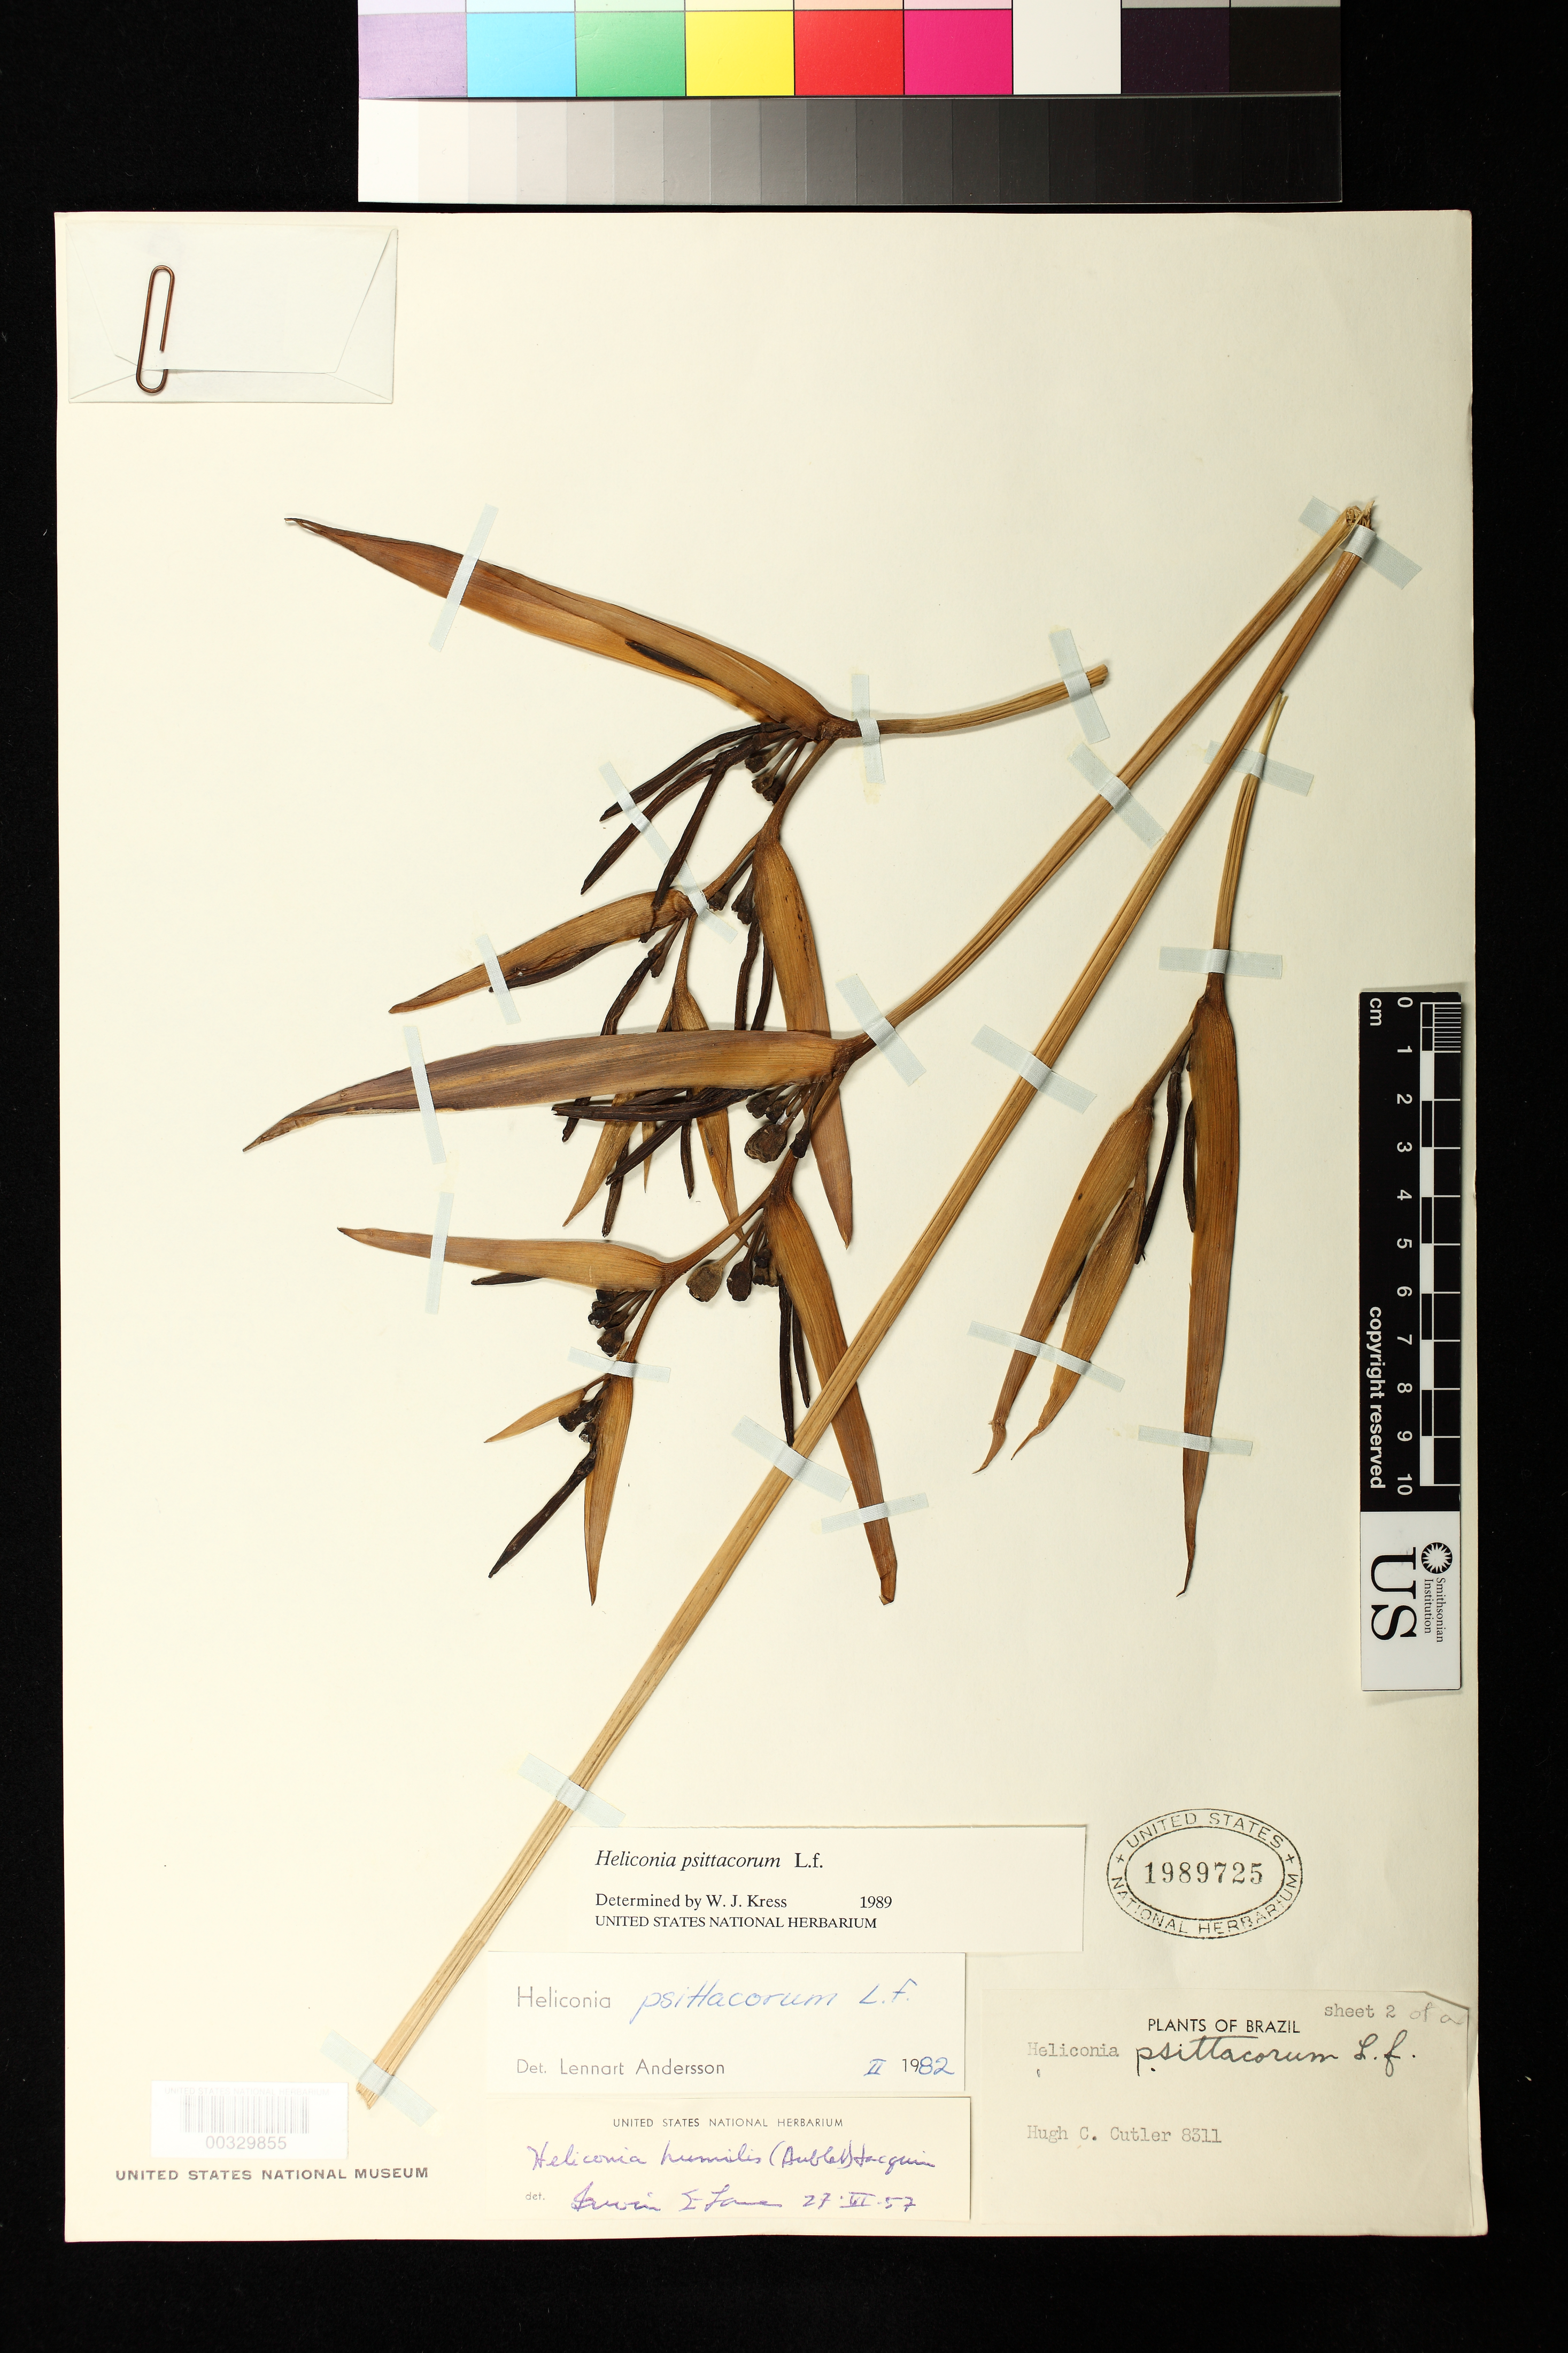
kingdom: Plantae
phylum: Tracheophyta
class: Liliopsida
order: Zingiberales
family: Heliconiaceae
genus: Heliconia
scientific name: Heliconia psittacorum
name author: L. f.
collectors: H. C. Cutler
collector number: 8311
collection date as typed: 22 Mar 1945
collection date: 1945-03-22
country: Brazil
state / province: Ceará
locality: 3 km e of guaramiranga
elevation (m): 720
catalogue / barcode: US 1989725